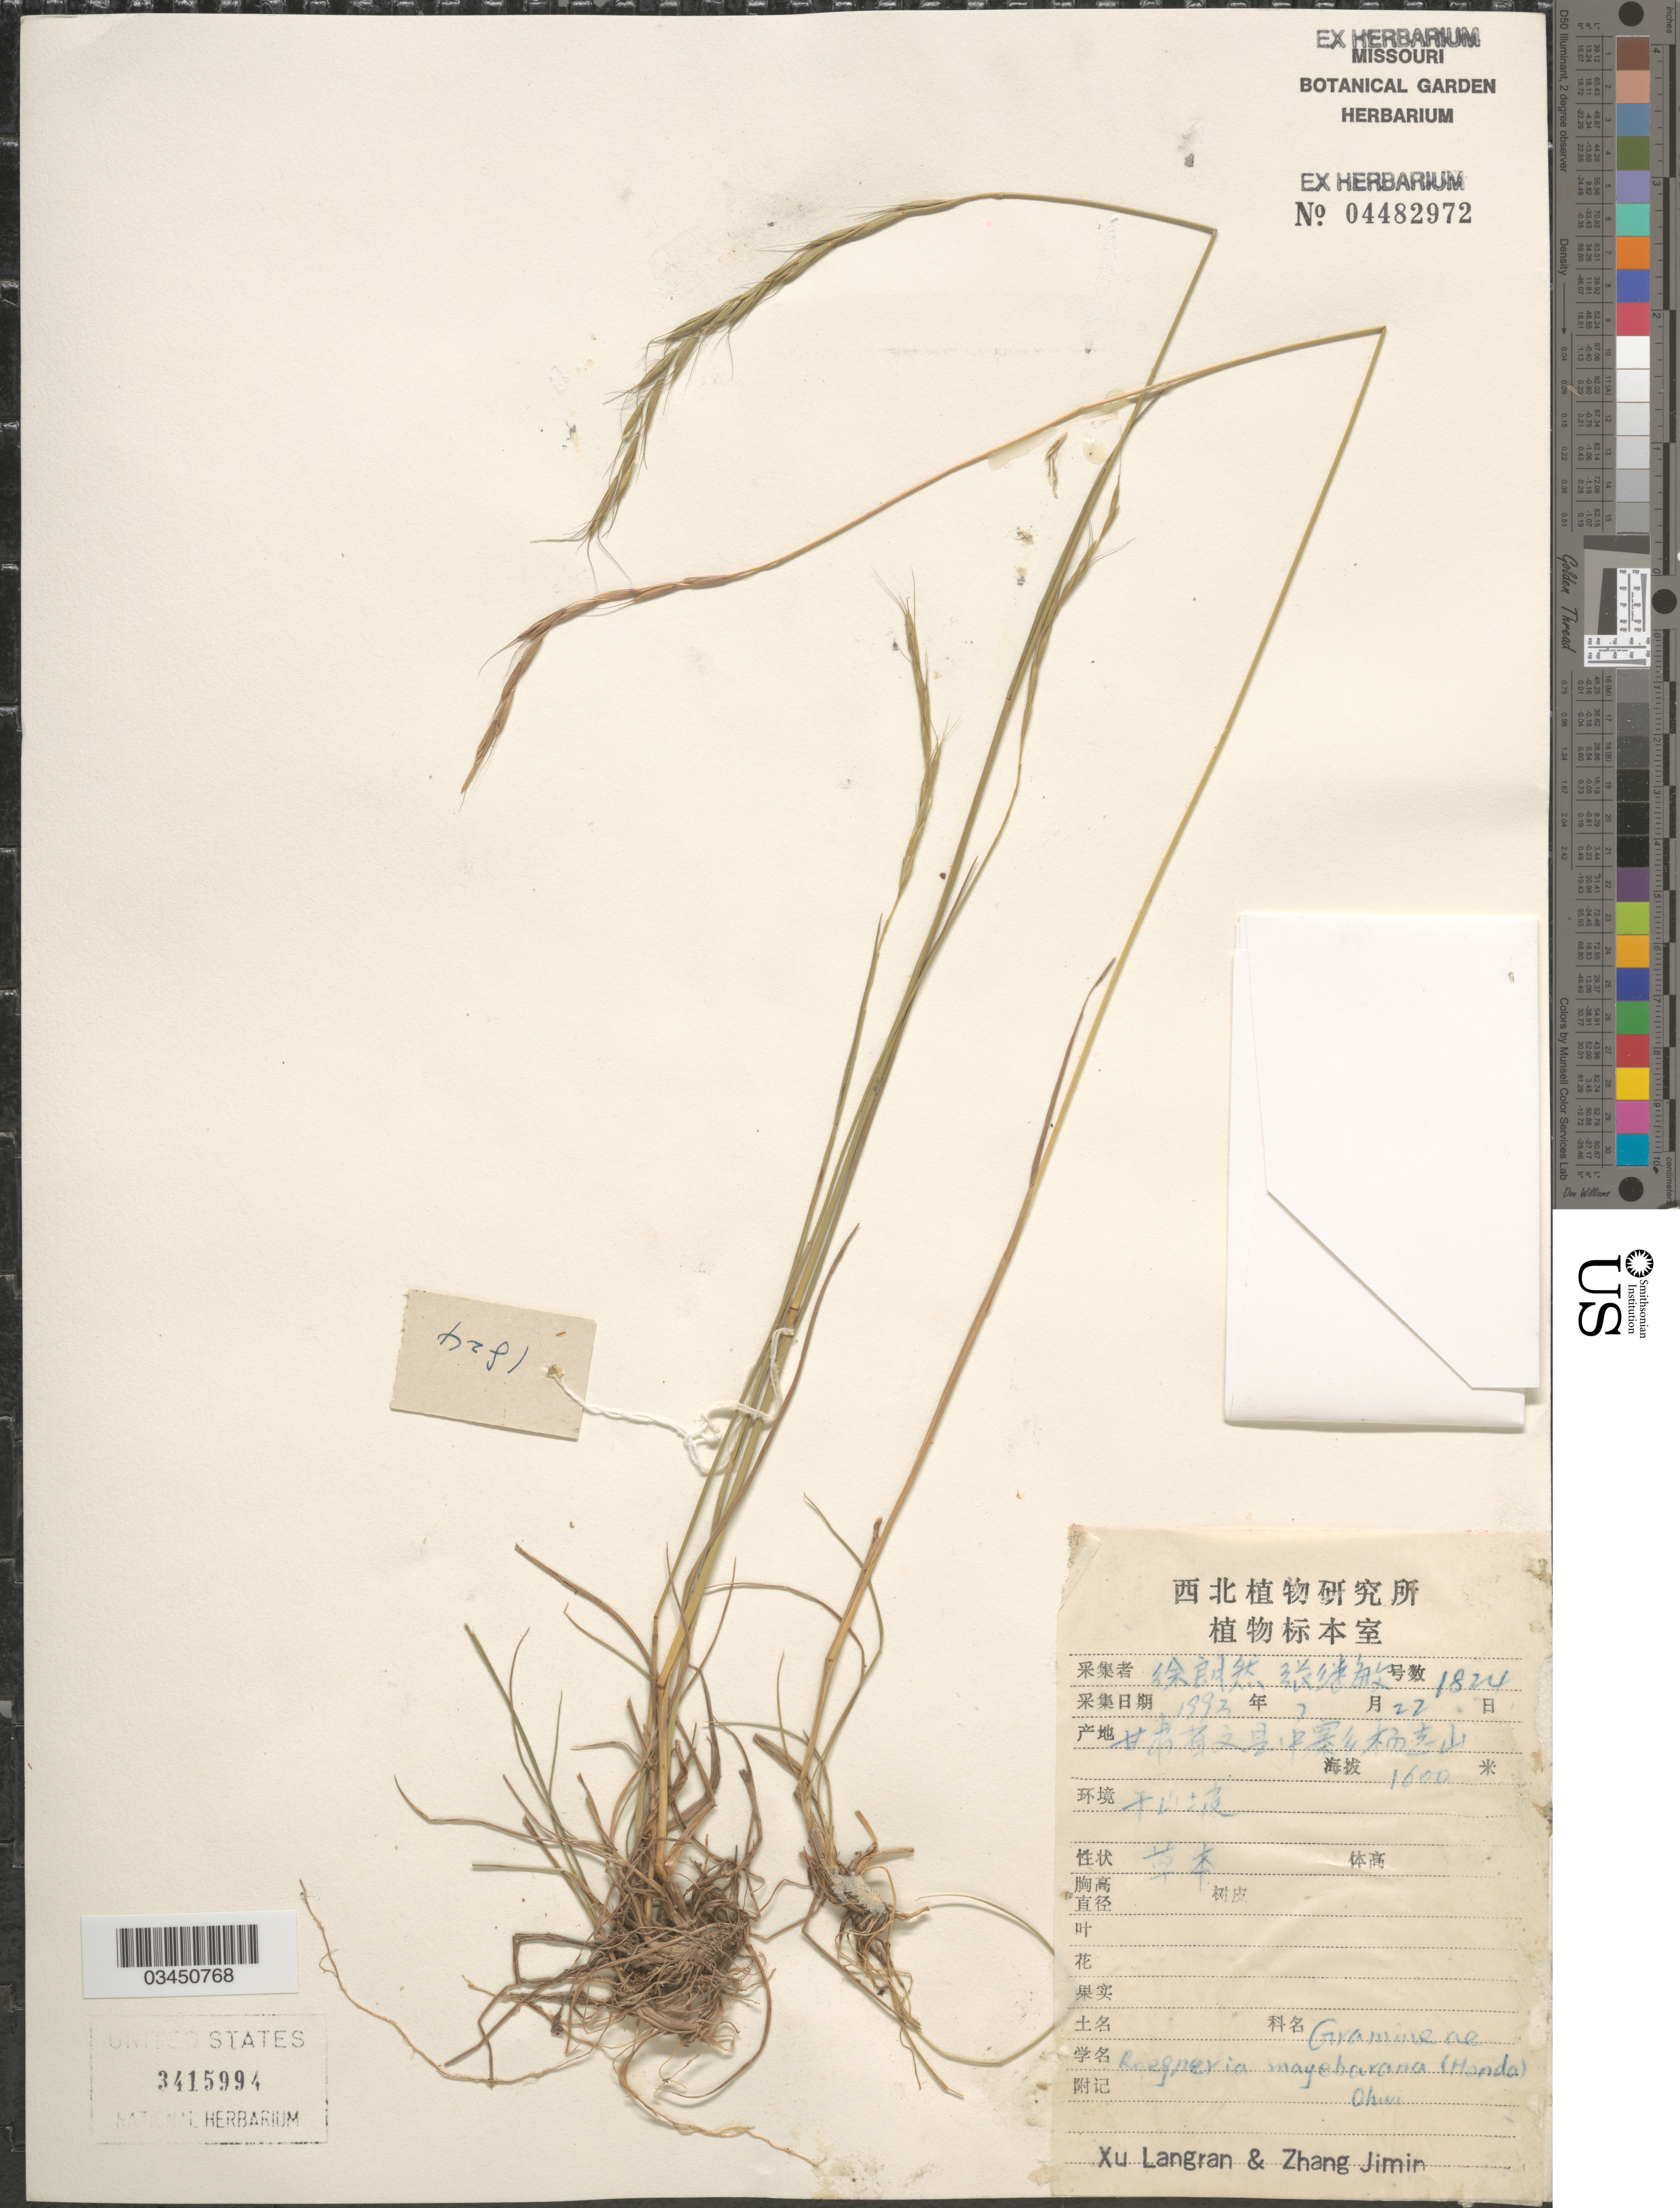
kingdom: Plantae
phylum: Tracheophyta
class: Liliopsida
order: Poales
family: Poaceae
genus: Elymus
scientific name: Elymus x mayebaranus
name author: (Honda) S.L. Chen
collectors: L. Xu & J. Zhang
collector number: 1824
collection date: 1993-07-22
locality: X.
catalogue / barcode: US 3415994